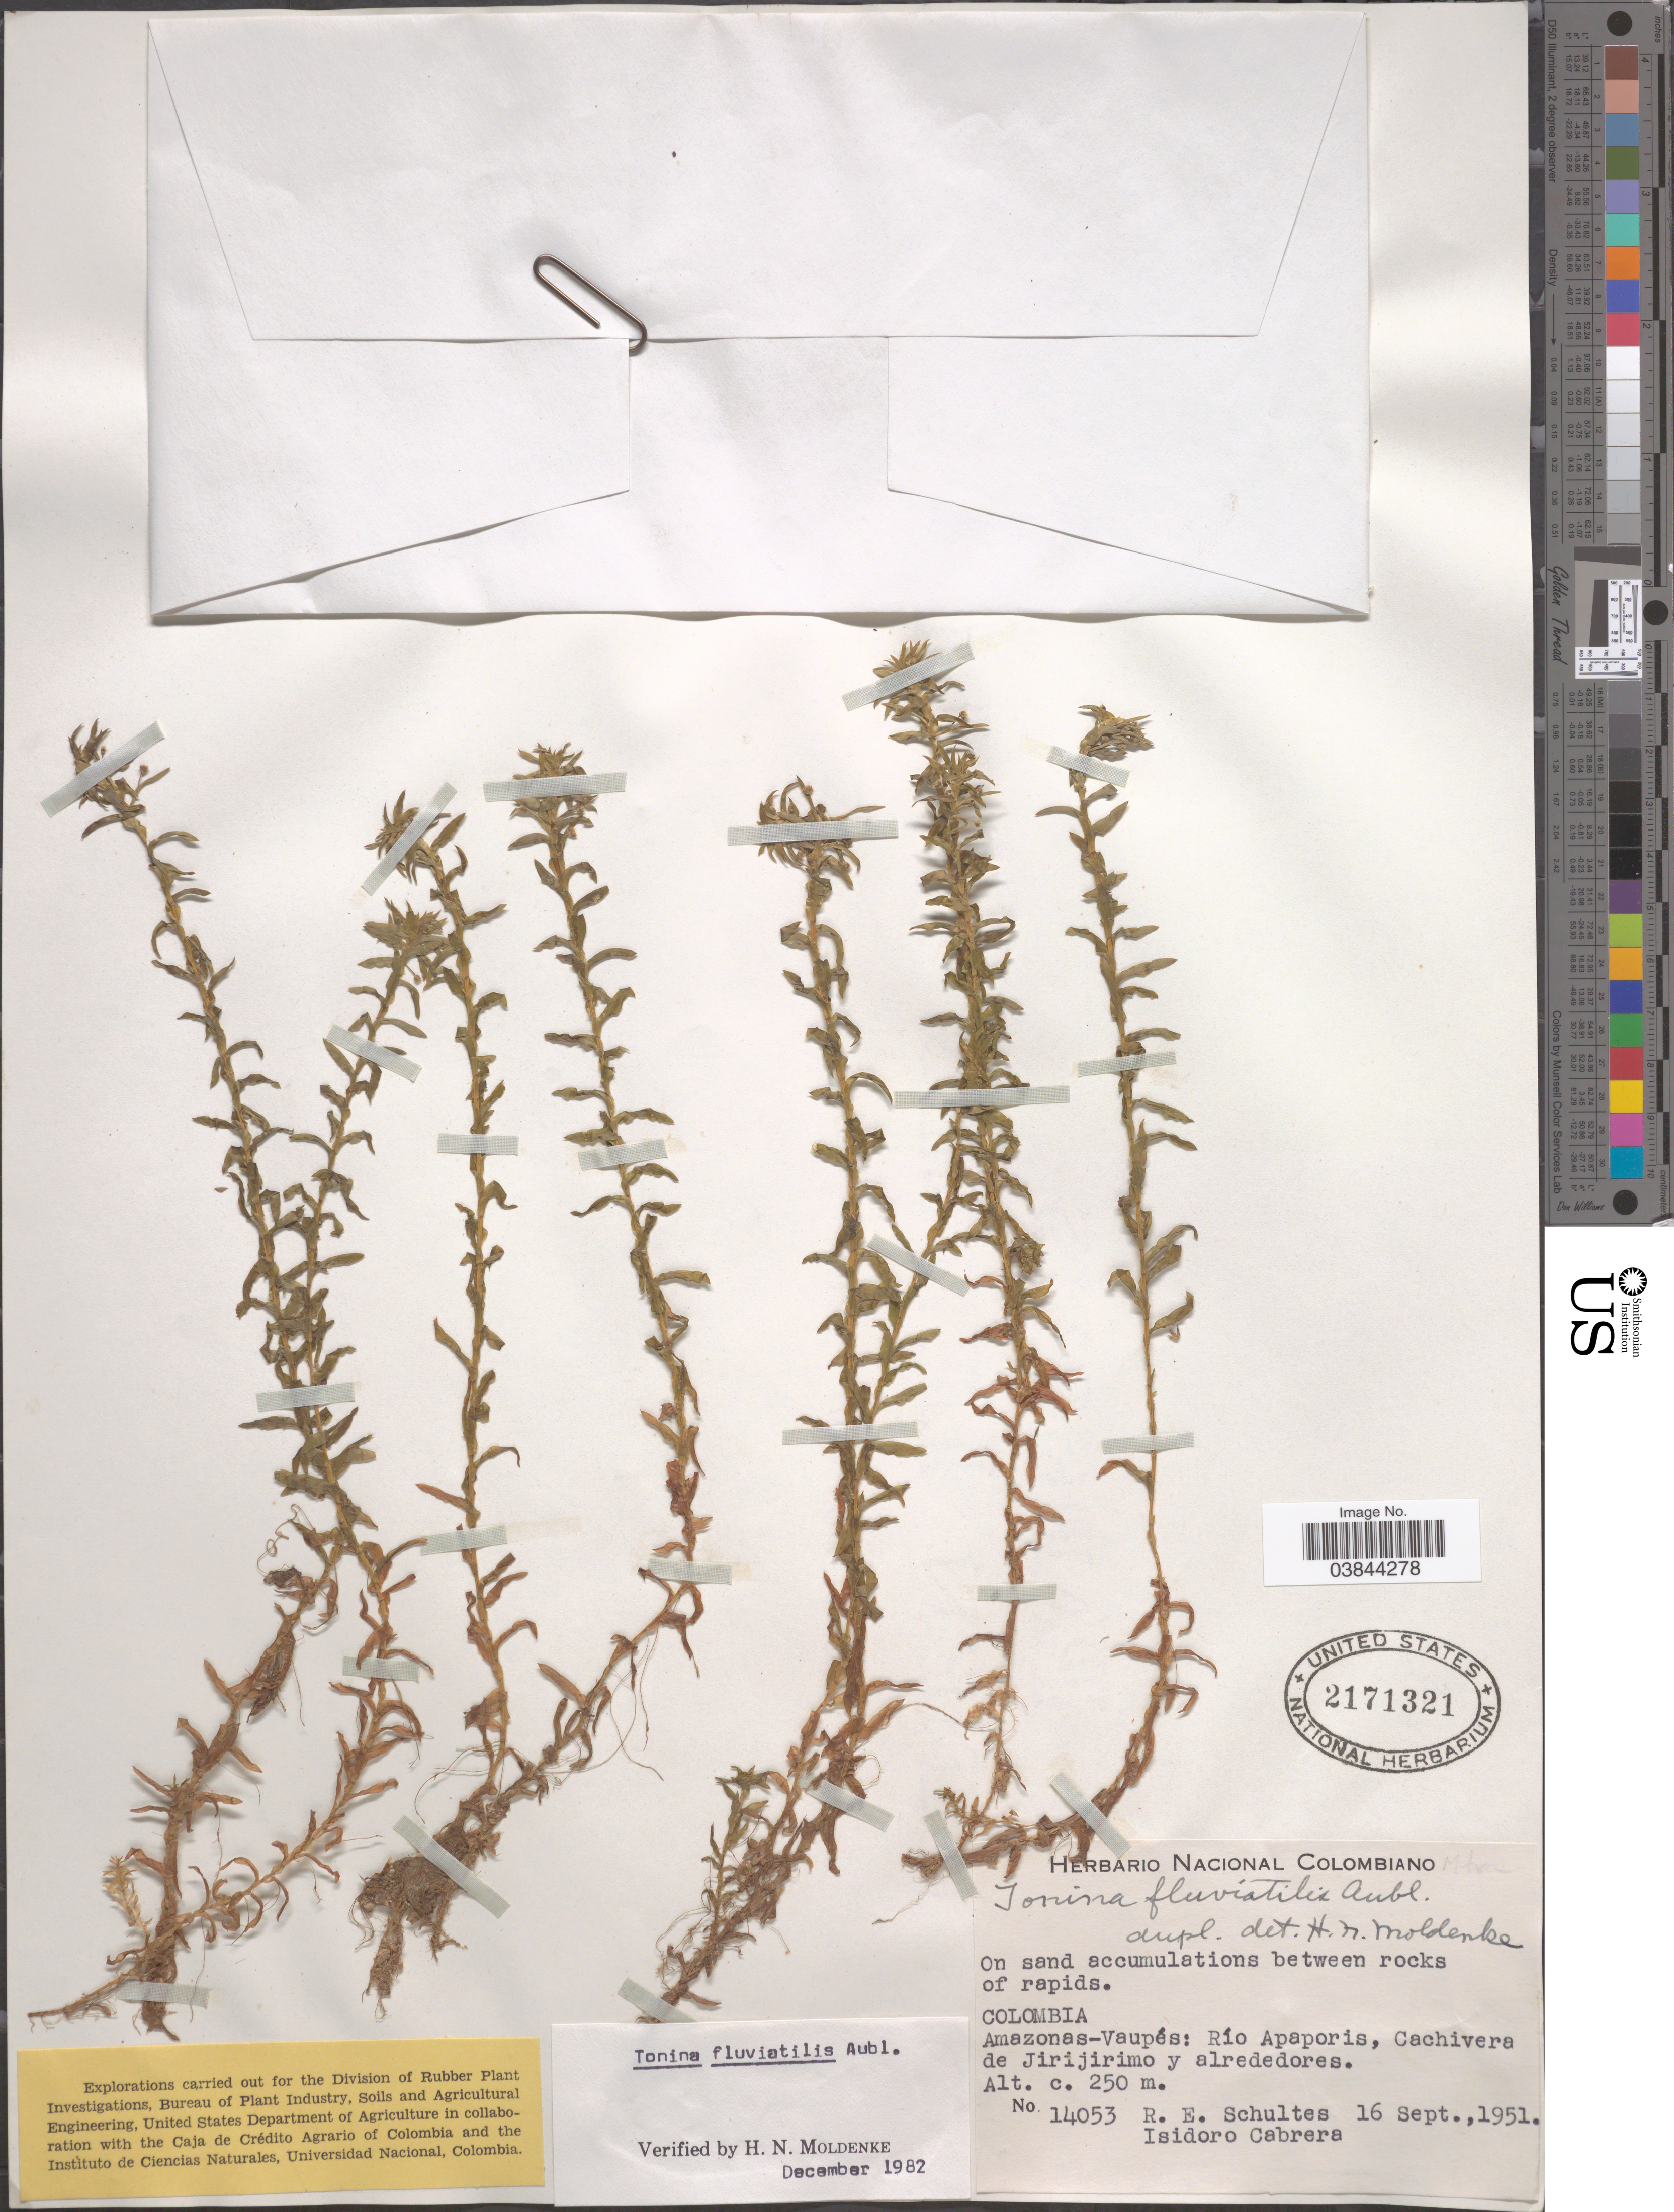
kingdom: Plantae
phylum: Tracheophyta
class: Liliopsida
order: Poales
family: Eriocaulaceae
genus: Tonina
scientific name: Tonina fluviatilis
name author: Aubl.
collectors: R. E. Schultes & I. Cabrera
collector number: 14053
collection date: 1951-09-16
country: Colombia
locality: Amazonas-Vaupés: Río Apaporis, Cachivers de Jirijirimo y alrededores.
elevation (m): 250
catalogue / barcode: US 2171321